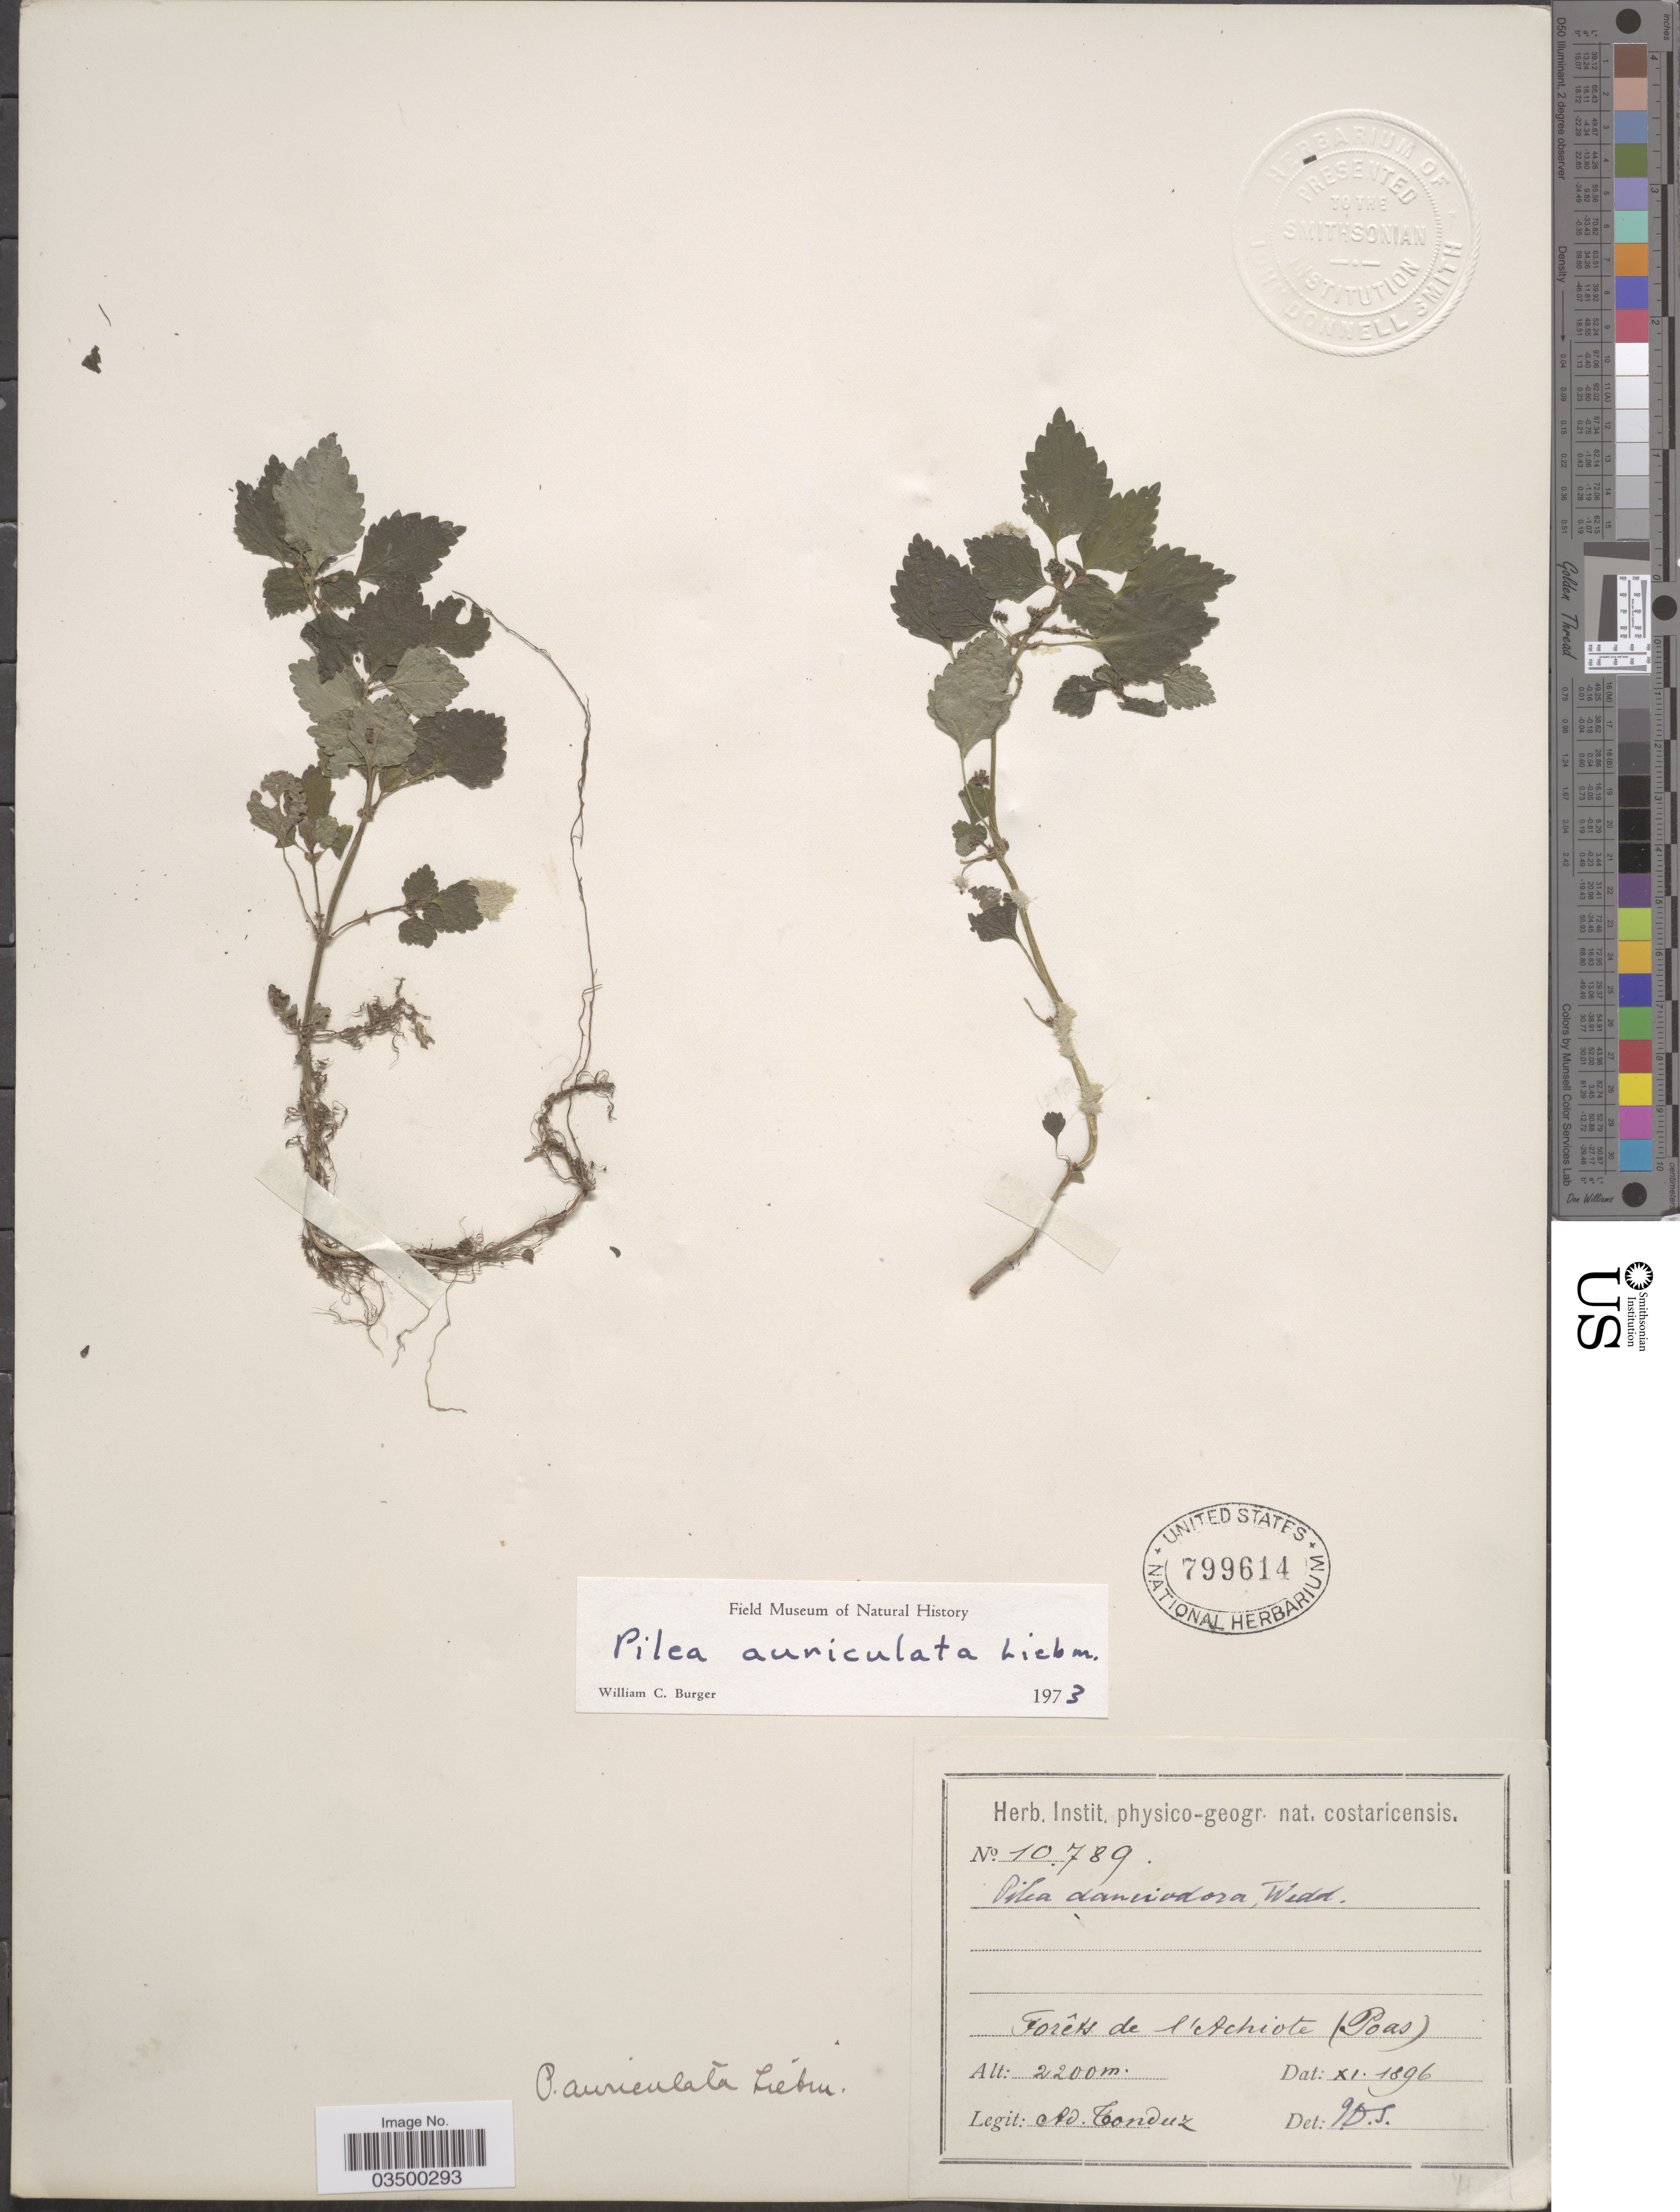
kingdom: Plantae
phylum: Tracheophyta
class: Magnoliopsida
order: Rosales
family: Urticaceae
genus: Pilea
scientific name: Pilea auriculata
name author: Liebm.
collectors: A. Tonduz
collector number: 10789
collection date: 1896-11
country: Costa Rica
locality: Forêts de l'Achiote (Poas).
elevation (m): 2200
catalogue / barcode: US 799614